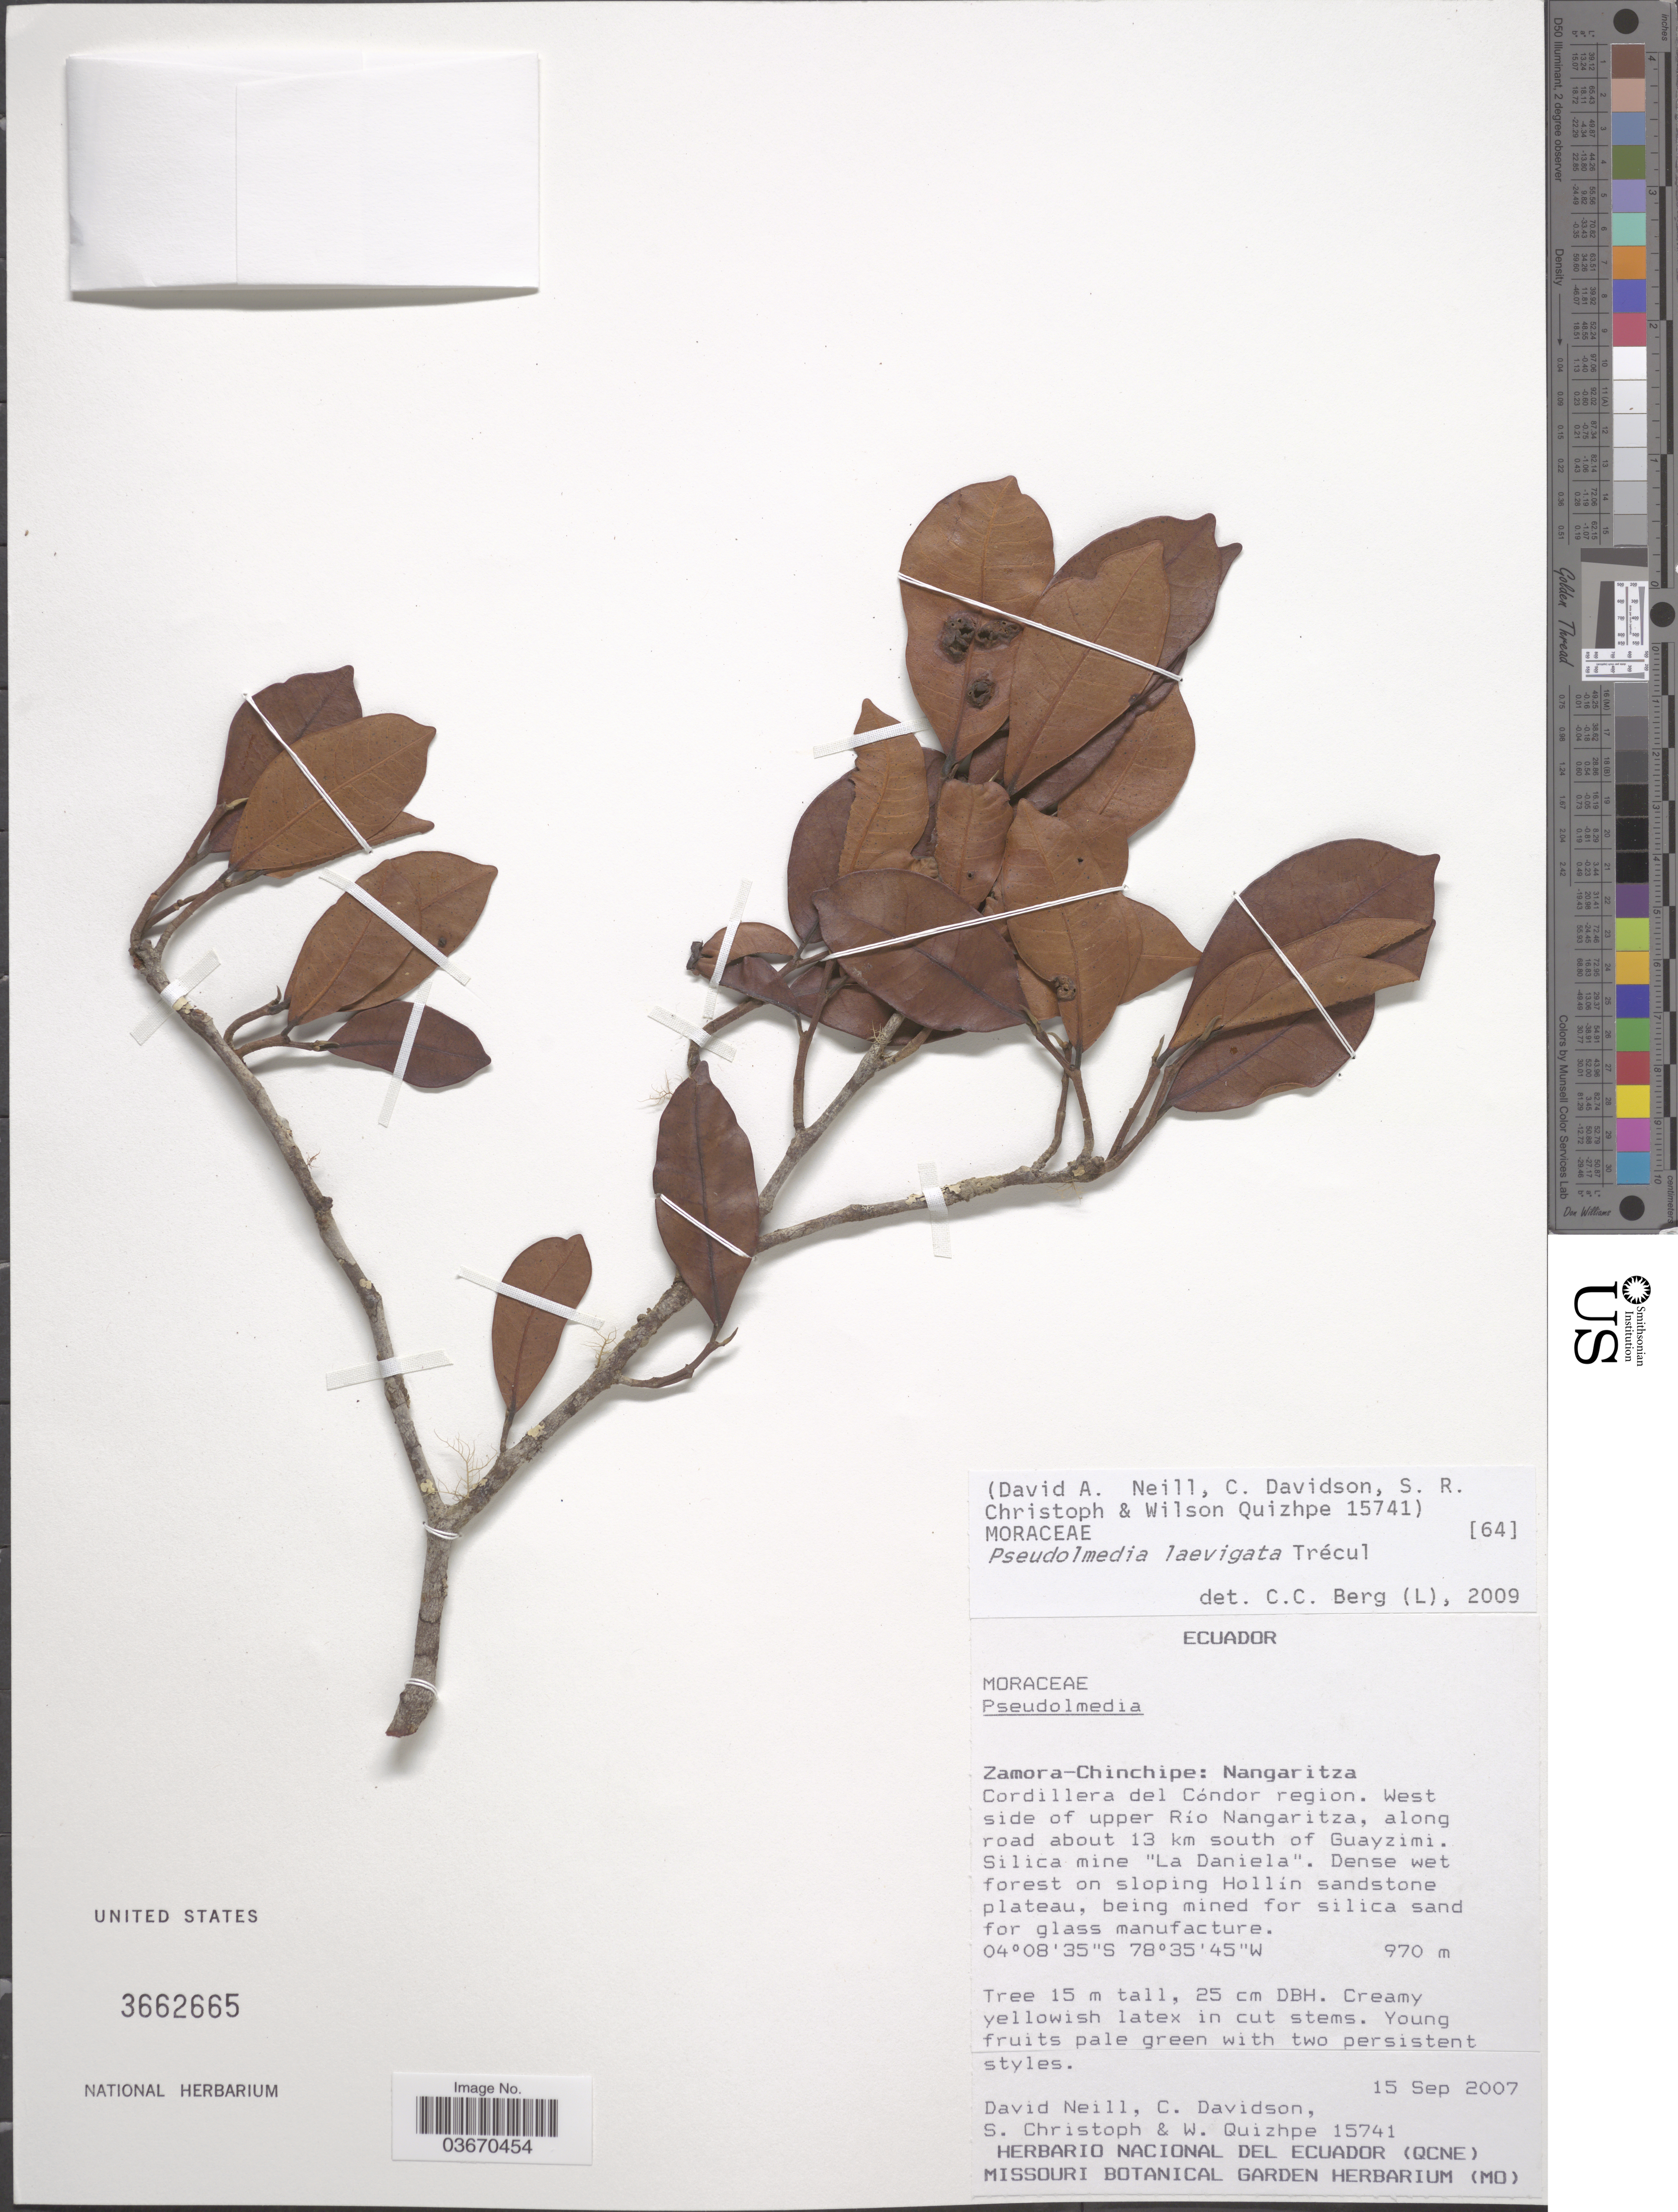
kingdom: Plantae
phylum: Tracheophyta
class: Magnoliopsida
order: Rosales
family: Moraceae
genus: Pseudolmedia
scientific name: Pseudolmedia laevigata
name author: Trécul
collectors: D. Neill, C. Davidson, S. Christoph & W. Quizhpe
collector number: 15741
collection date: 2007-09-15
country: Ecuador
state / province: Zamora-Chinchipe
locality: Nangaritza. Cordillera del Cóndor region. West side of upper Río Nangaritza, along road about 13 km south of Guayzimi. Silica mine "La Daniela".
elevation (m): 970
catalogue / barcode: US 3662665